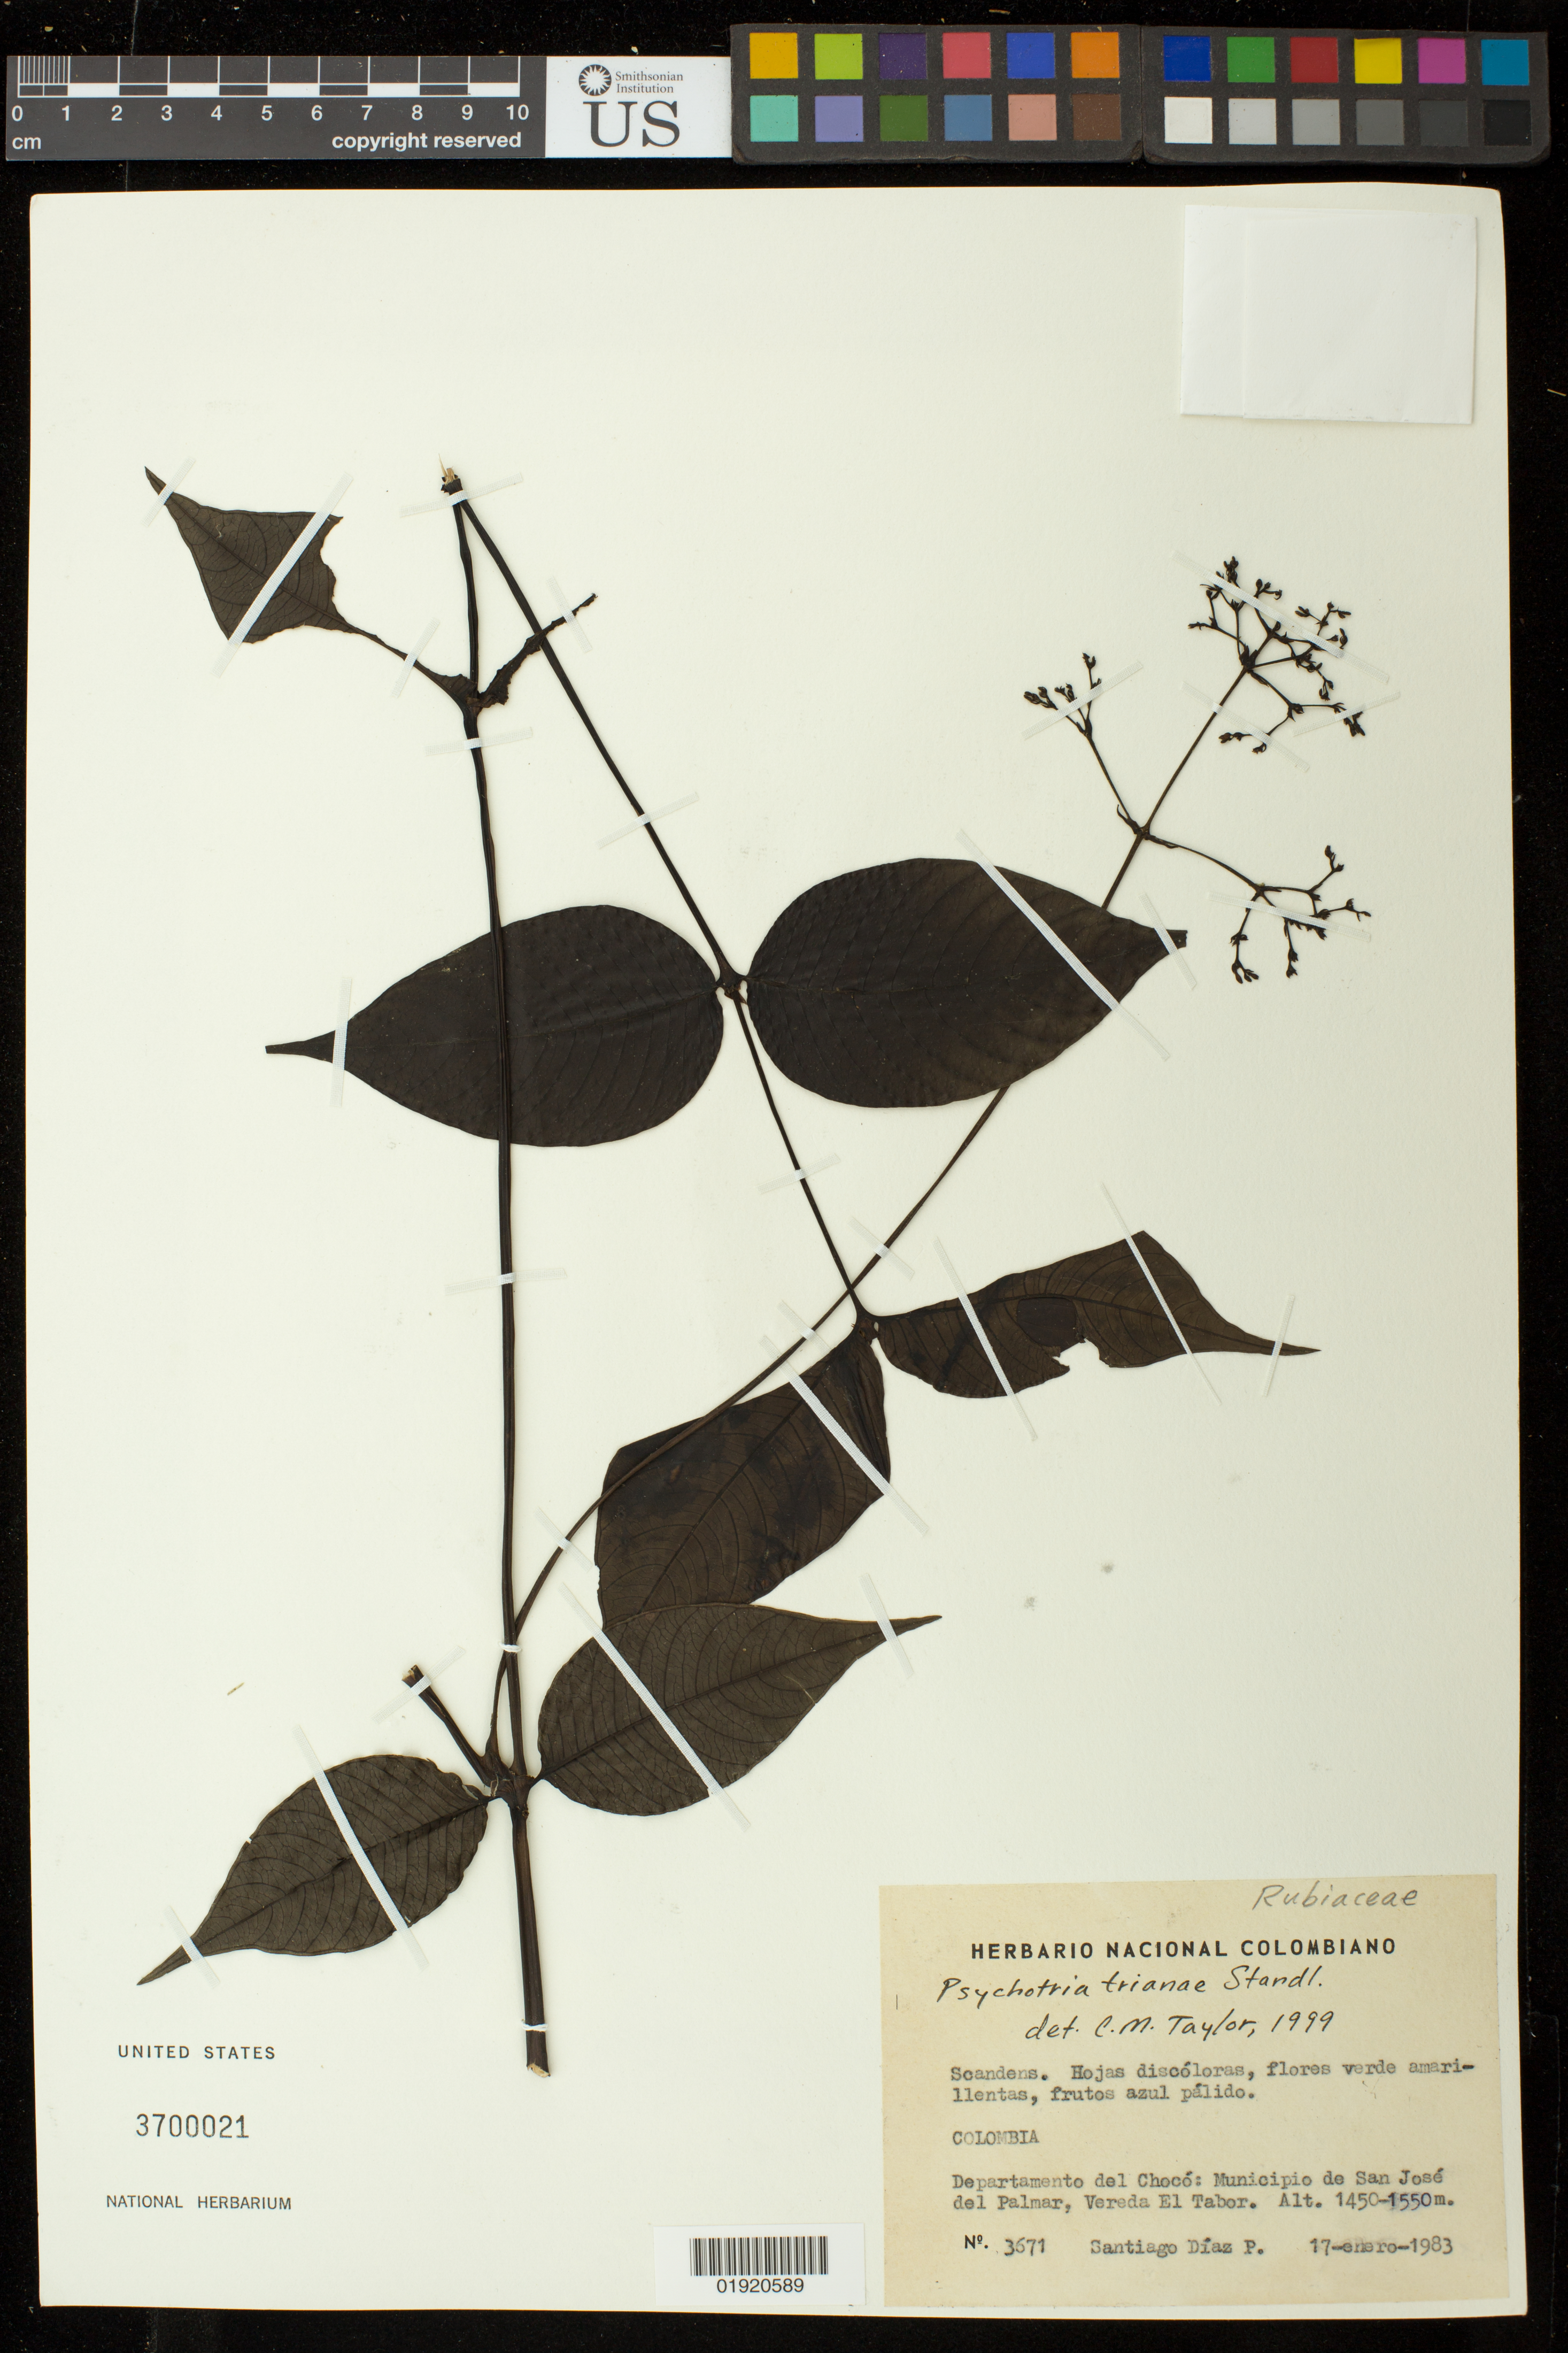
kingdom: Plantae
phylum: Tracheophyta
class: Magnoliopsida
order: Gentianales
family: Rubiaceae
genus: Psychotria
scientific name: Psychotria trianae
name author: Standl.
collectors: S. Díaz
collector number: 3671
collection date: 1983-01-17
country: Colombia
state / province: Chocó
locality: Colombia. Departamento del Choco: Municipio de San Jose del Palmar, Vereda El Tabor.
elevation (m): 1450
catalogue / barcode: US 3700021